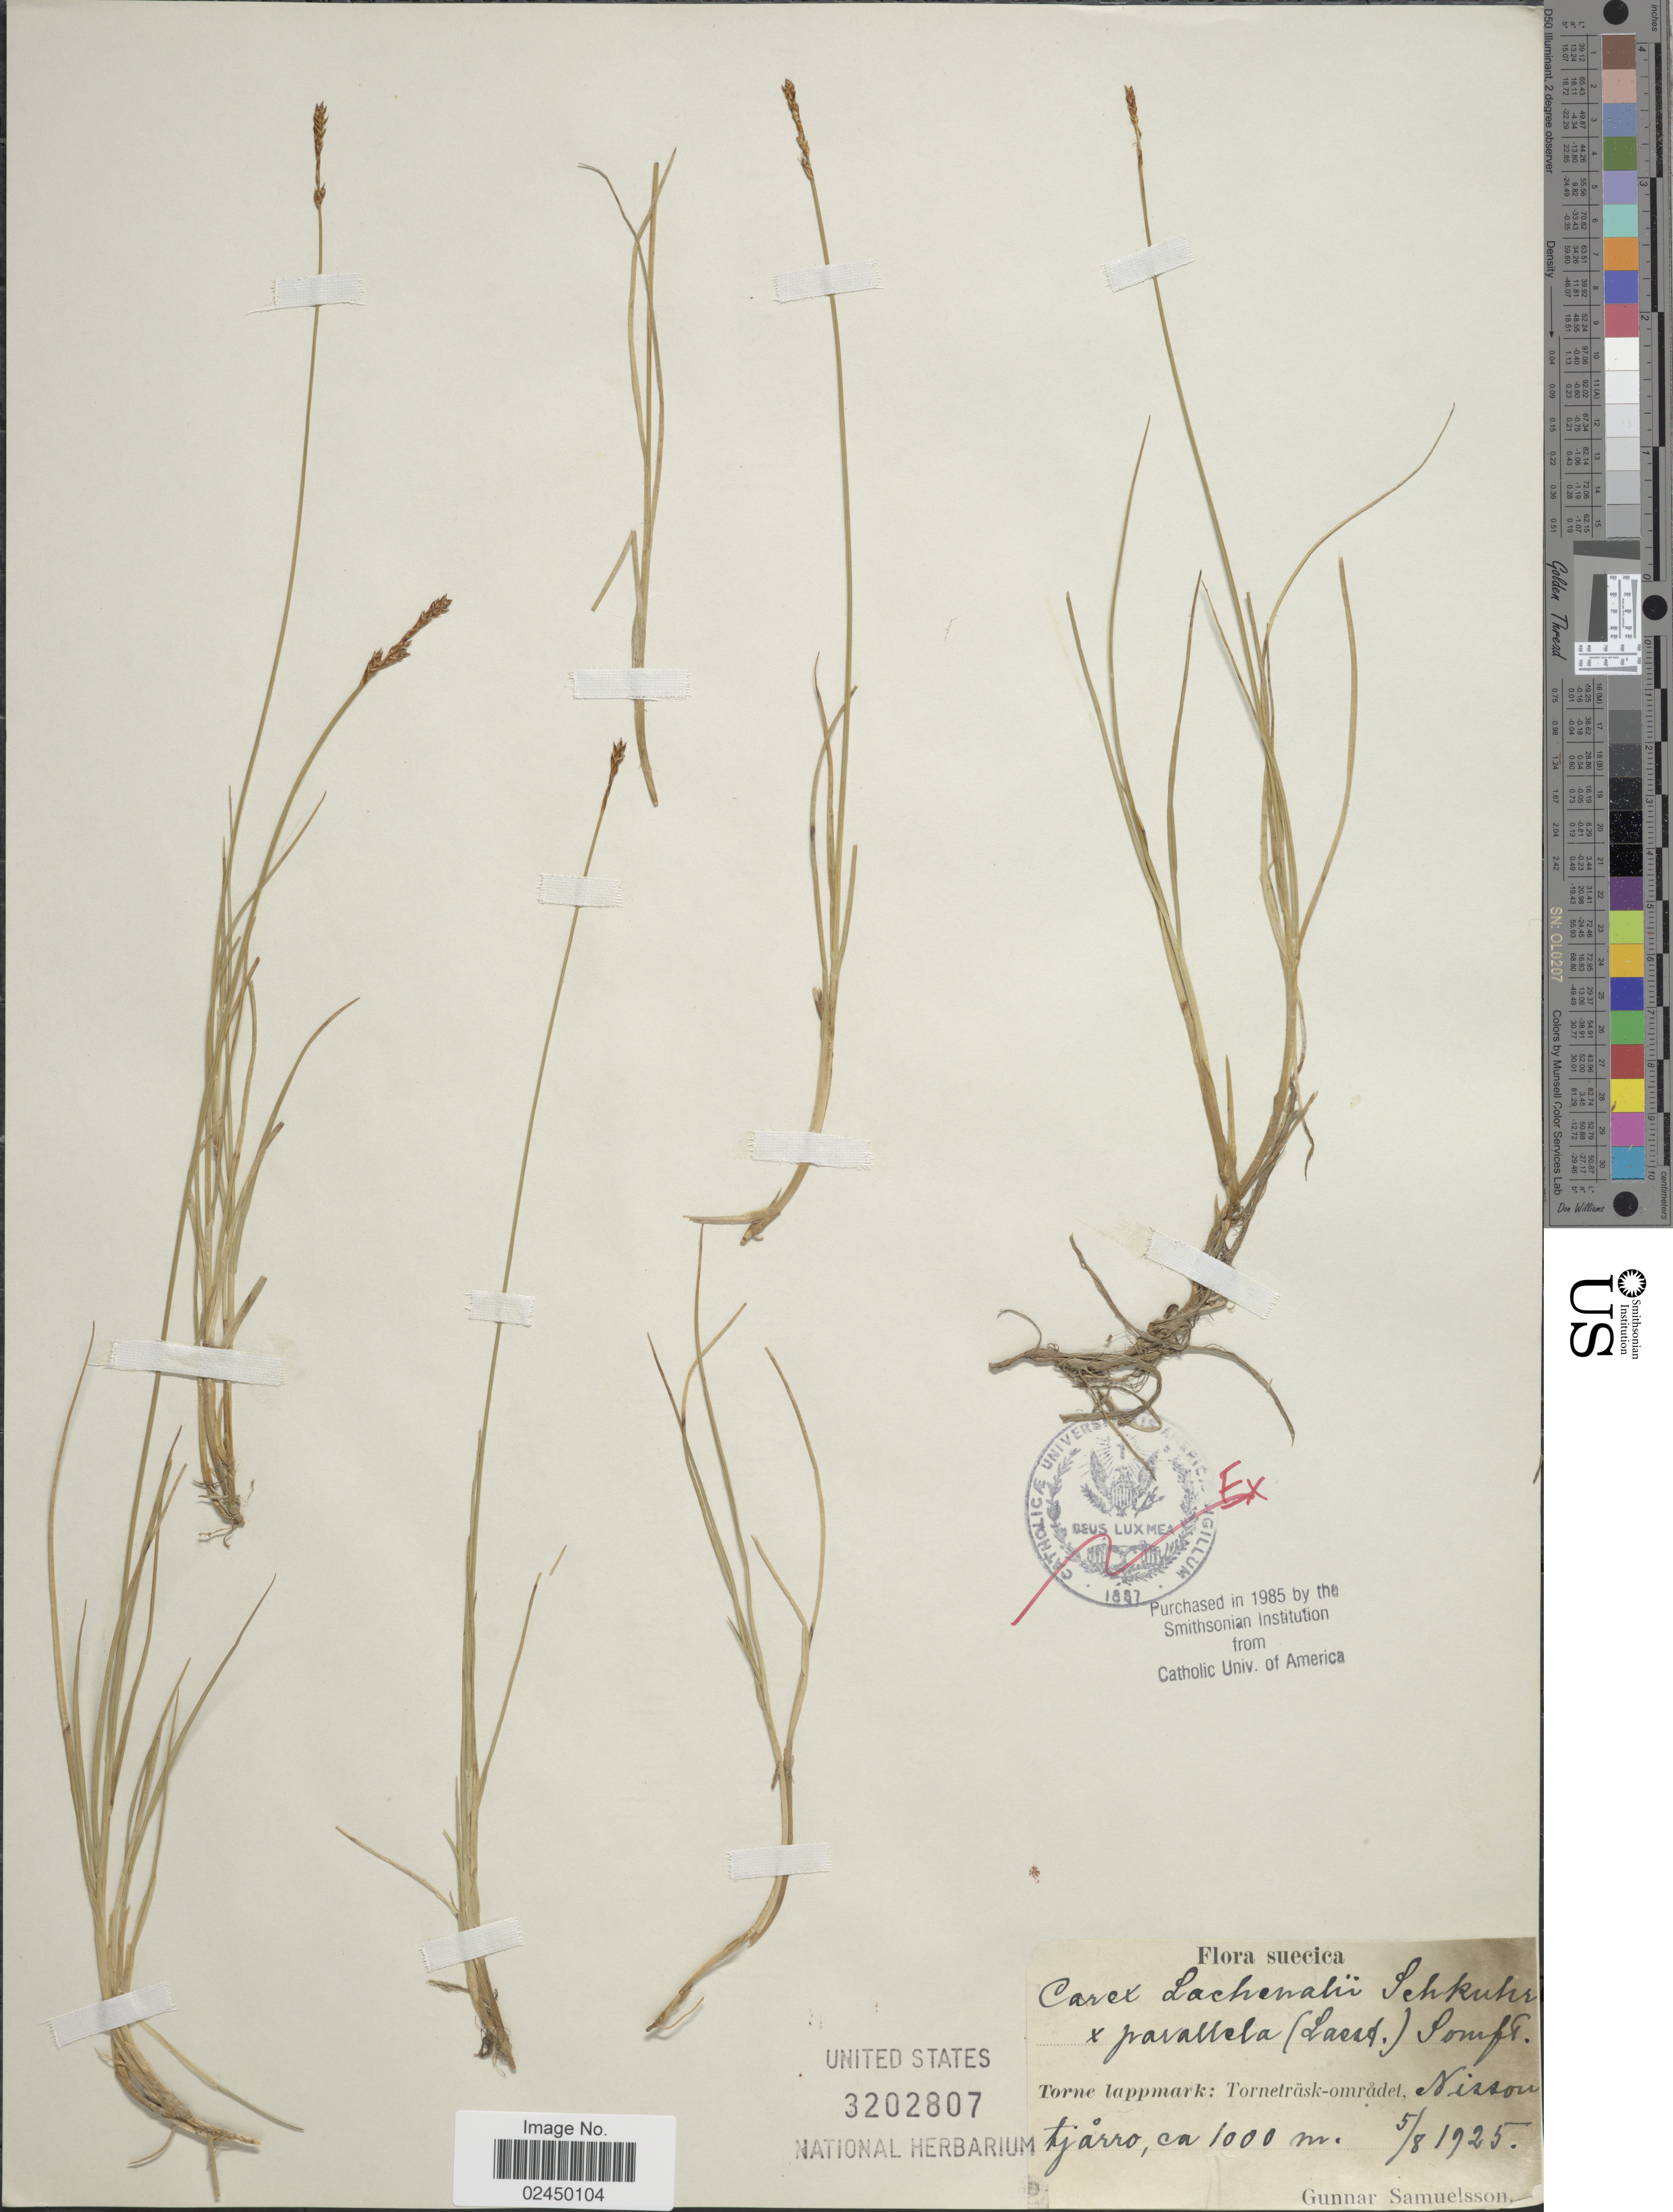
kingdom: Plantae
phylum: Tracheophyta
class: Liliopsida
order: Poales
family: Cyperaceae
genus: Carex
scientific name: Carex lachenalii subsp. lachenalii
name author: Schkuhr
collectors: G. Samuelsson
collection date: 1925-08-05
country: Sweden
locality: Suecica, Torne lappmark: Torneträsk-området, Nisson tjarro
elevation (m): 1000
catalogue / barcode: US 3202807